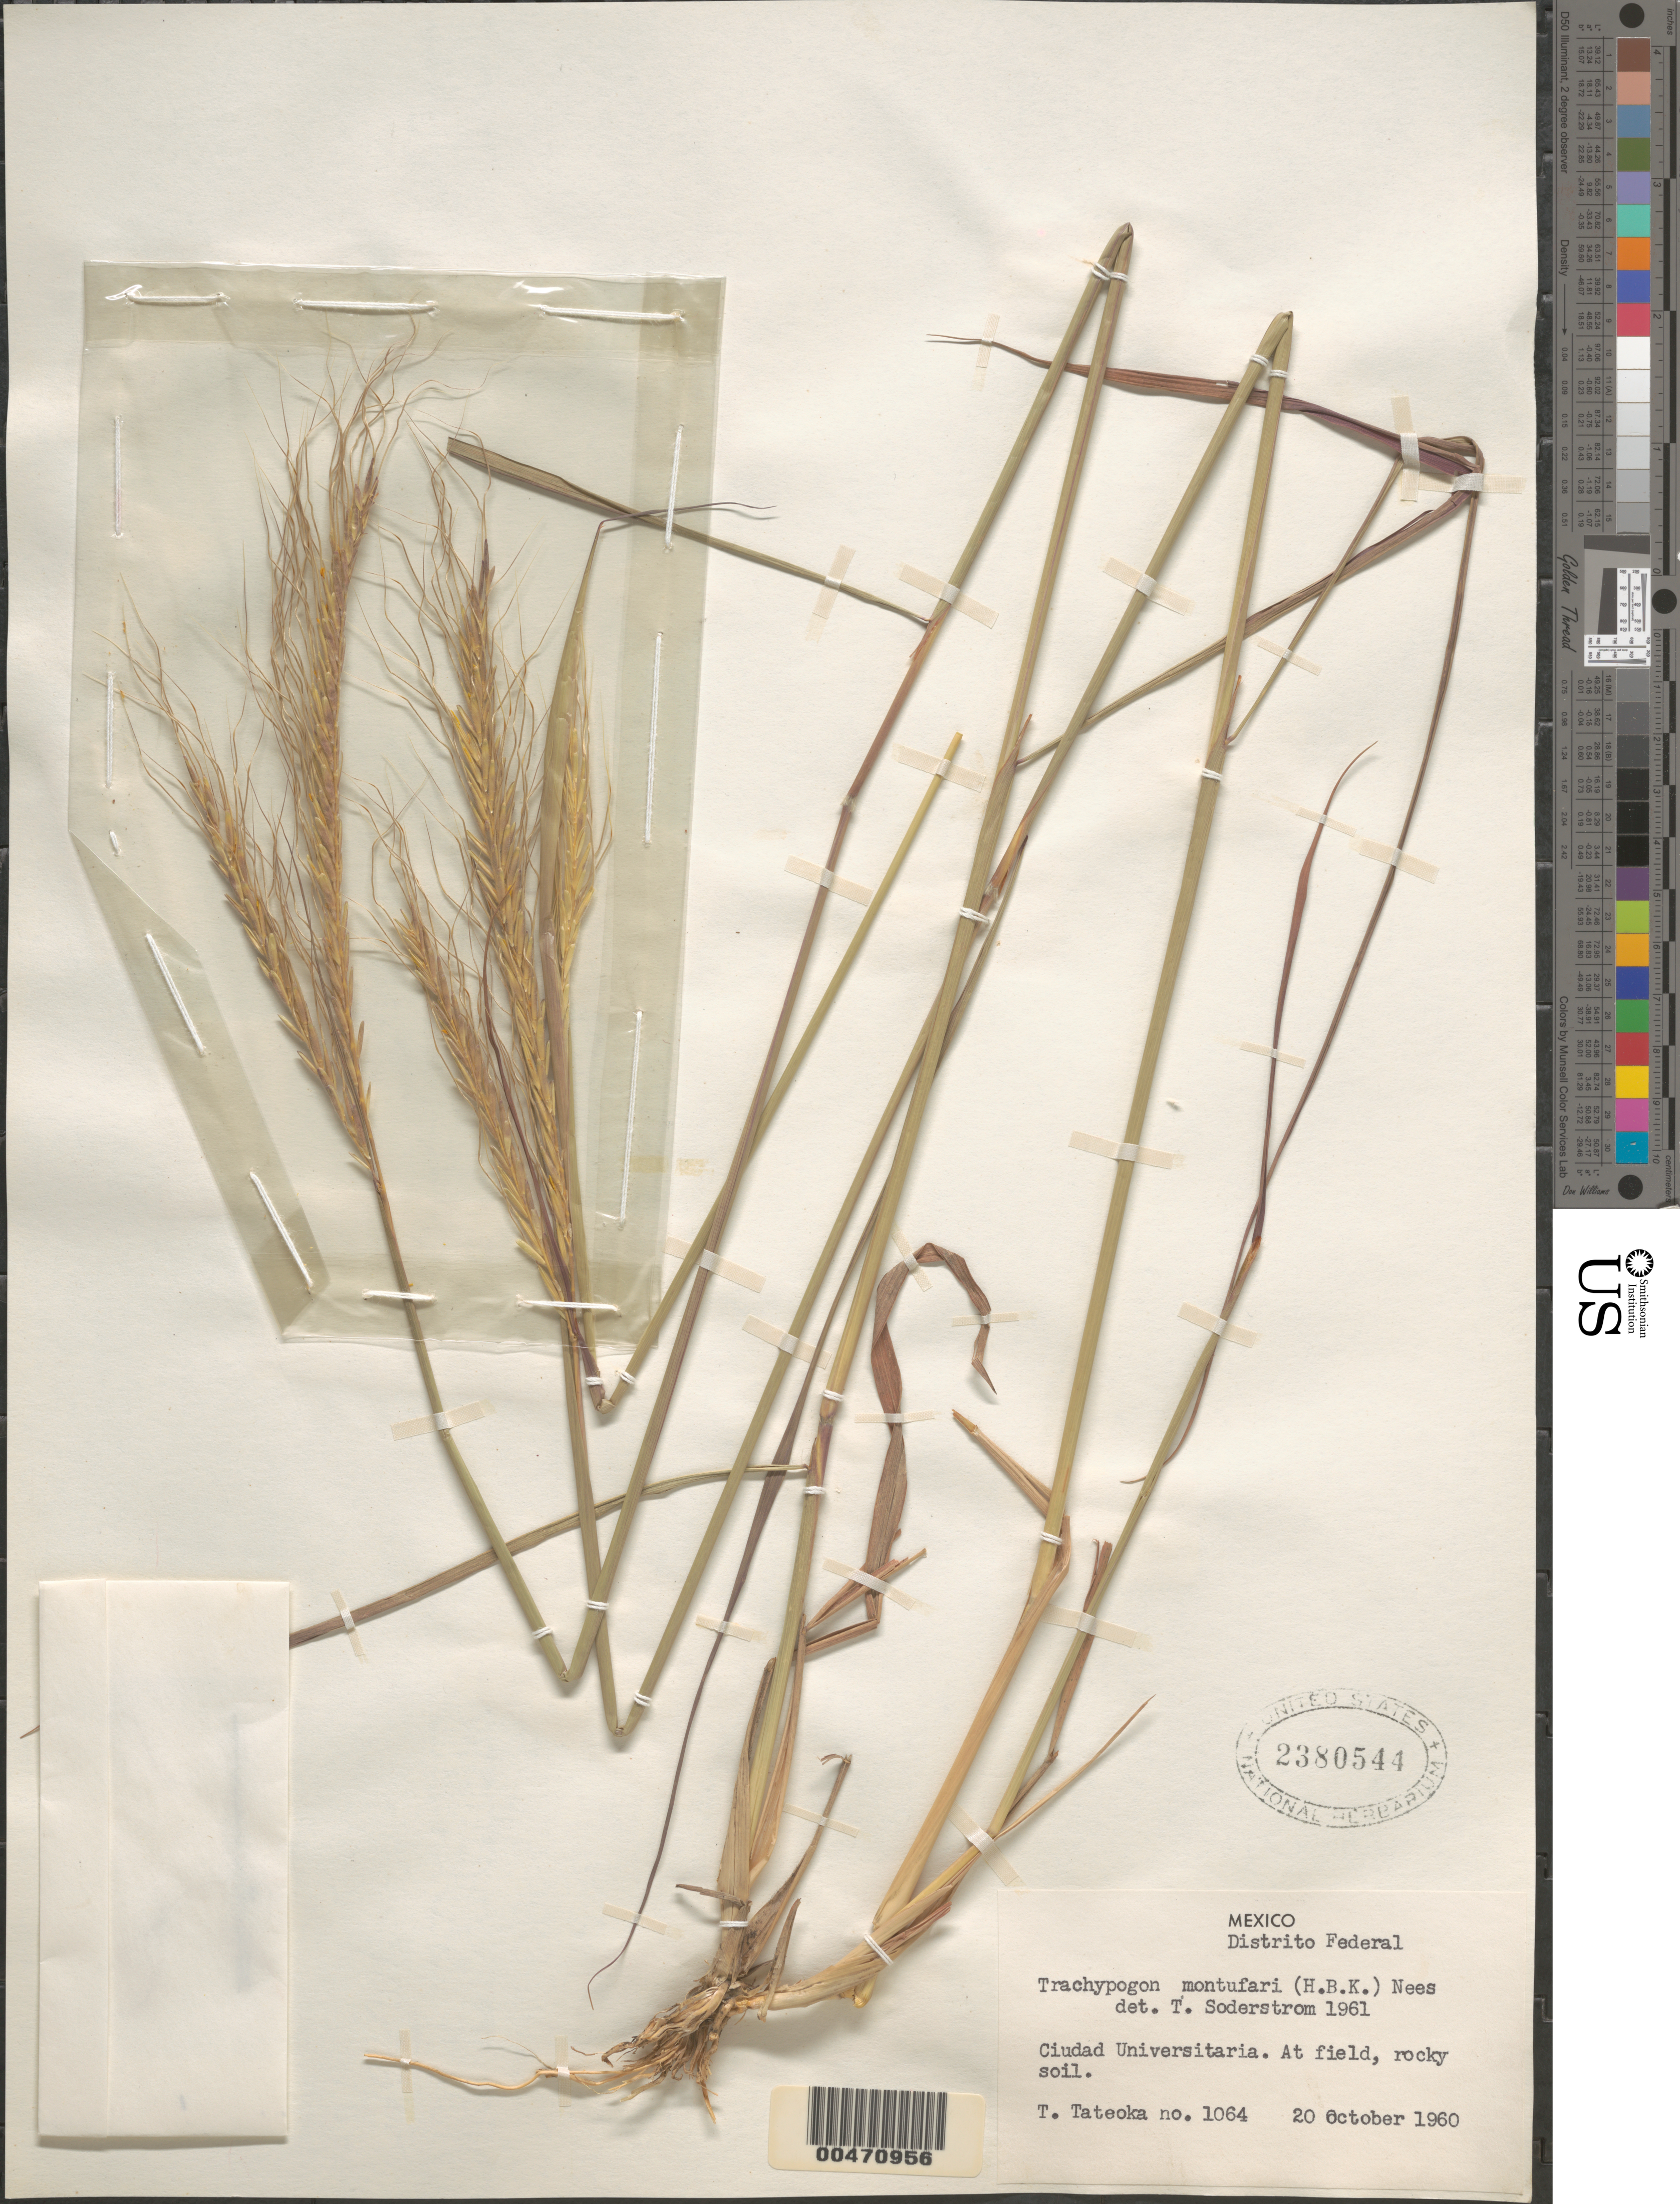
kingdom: Plantae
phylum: Tracheophyta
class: Liliopsida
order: Poales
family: Poaceae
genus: Trachypogon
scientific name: Trachypogon montufari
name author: (Kunth) Nees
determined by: Soderstrom, T. R.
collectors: T. Tateoka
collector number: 1064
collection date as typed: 20 Oct 1960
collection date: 1960-10-20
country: Mexico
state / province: Distrito Federal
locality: Ciudad Universitaria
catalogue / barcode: US 2380544